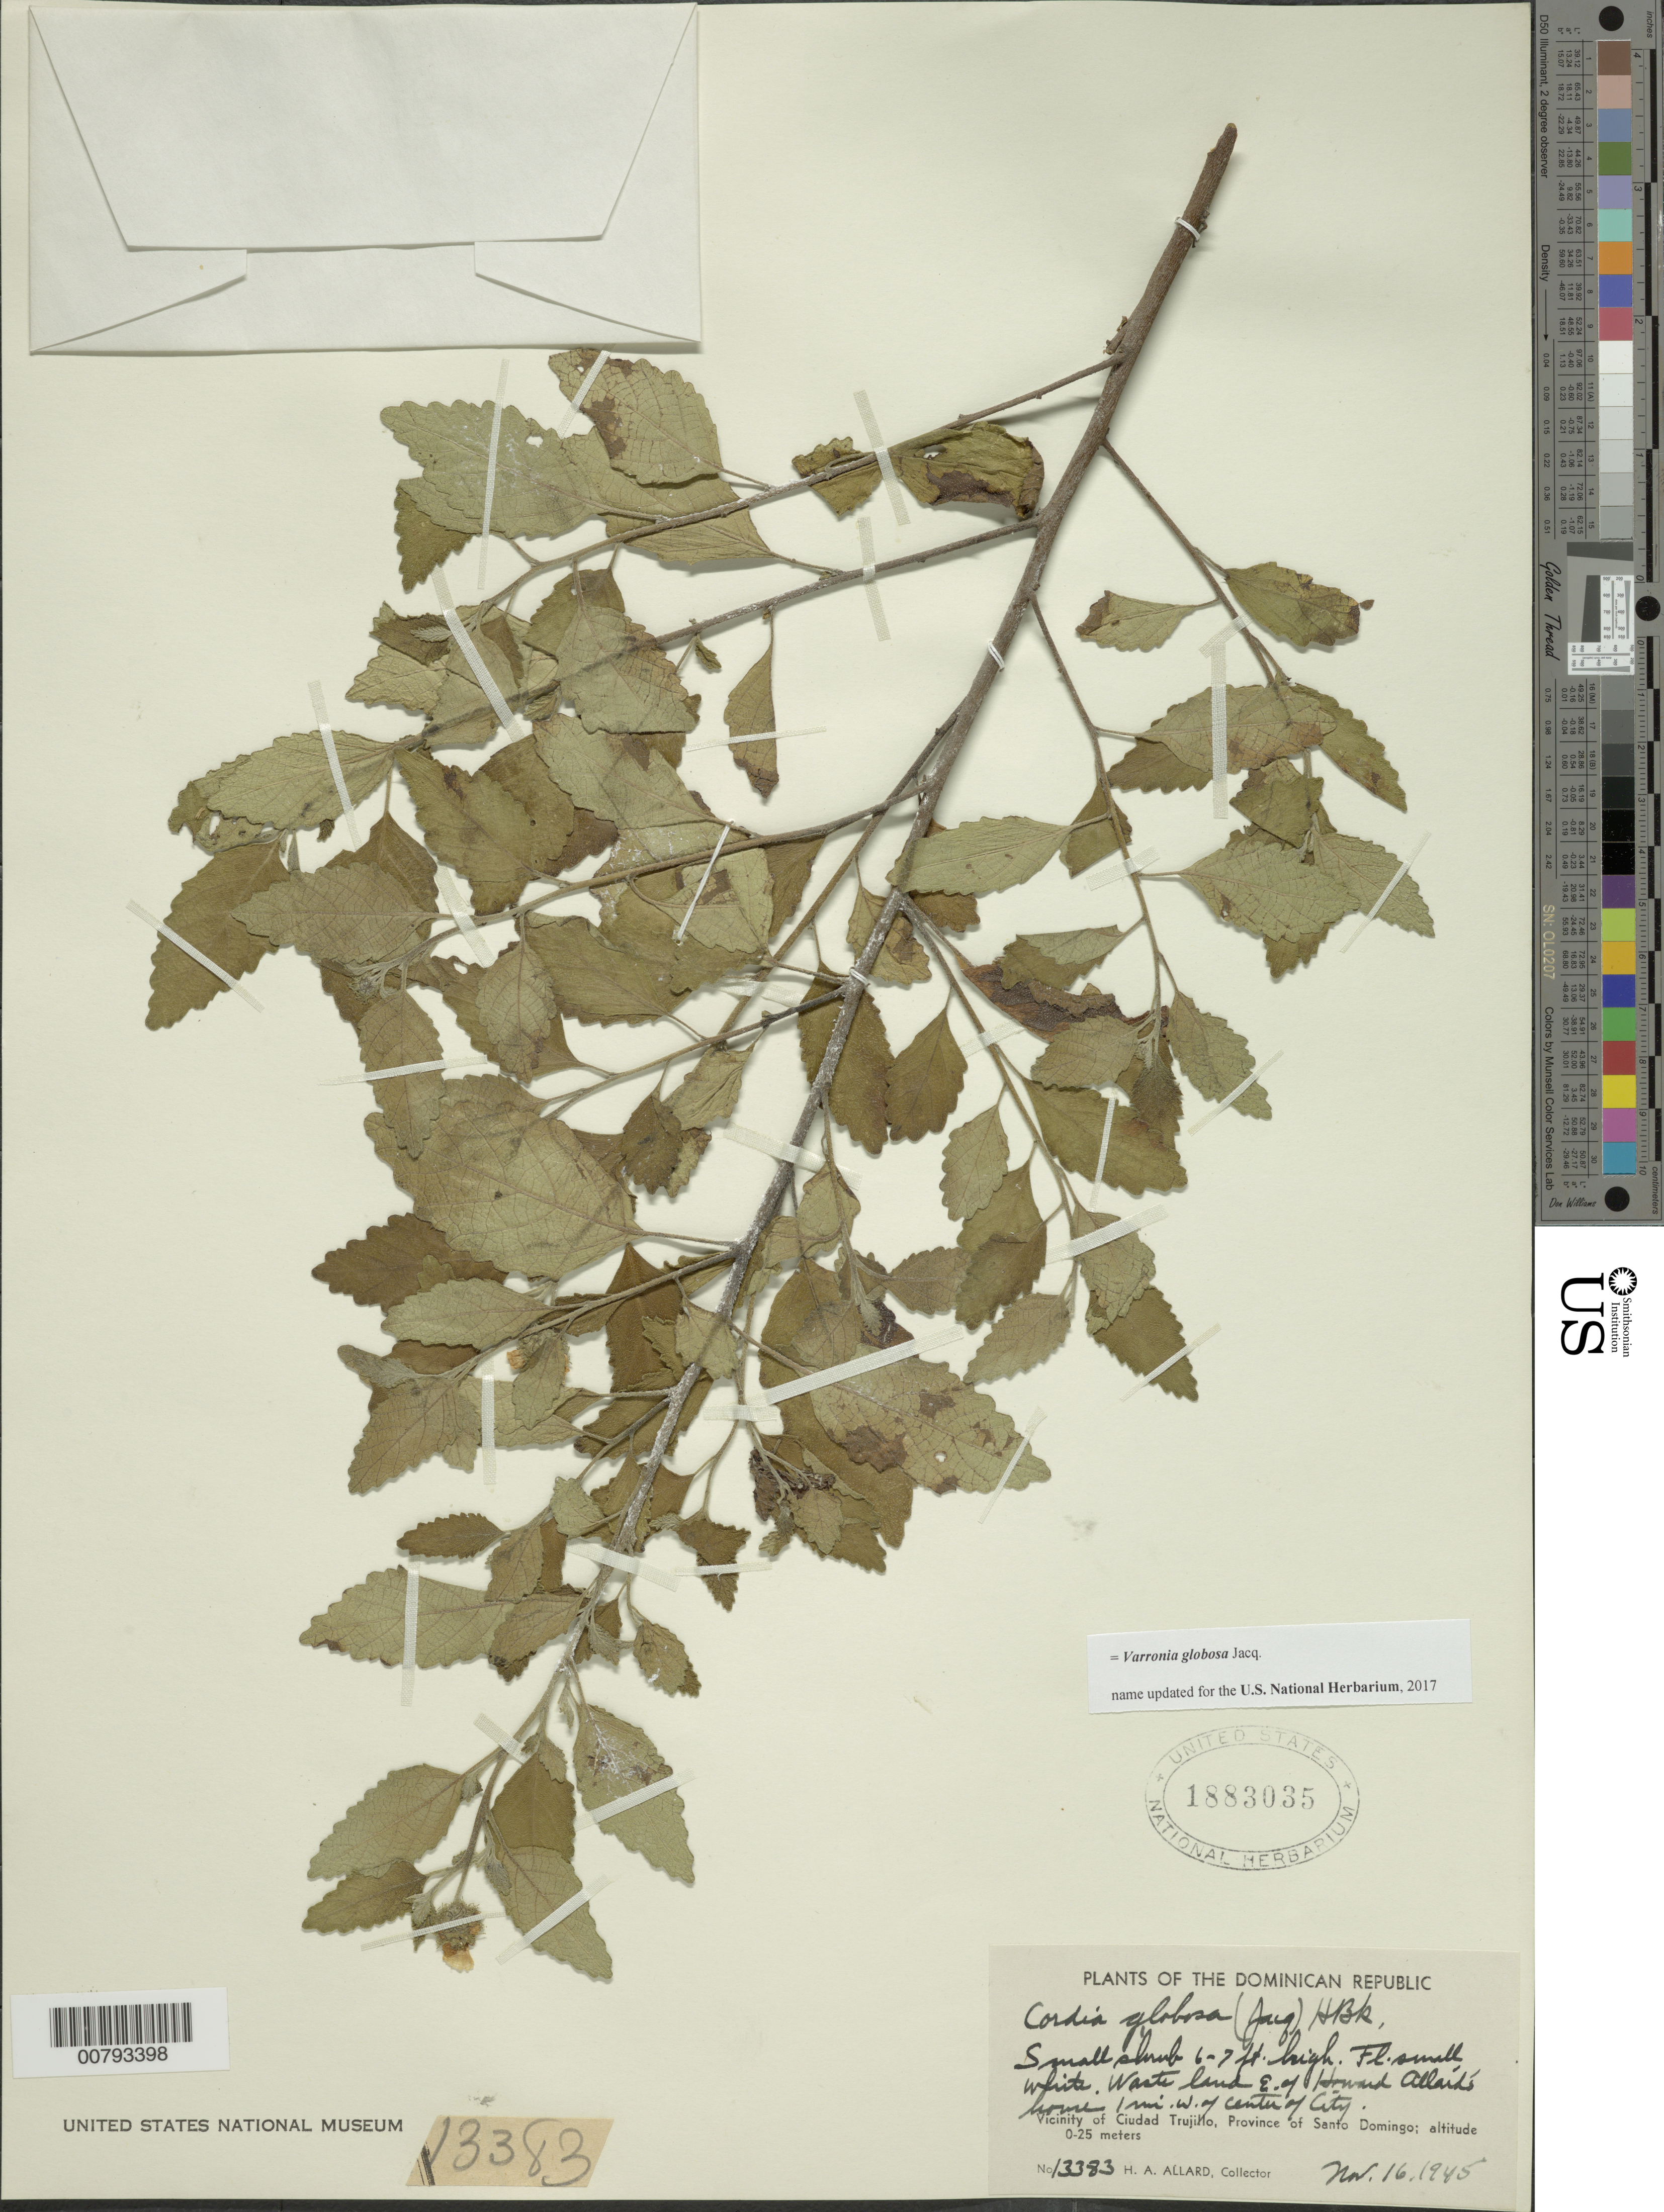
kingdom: Plantae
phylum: Tracheophyta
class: Magnoliopsida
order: Boraginales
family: Cordiaceae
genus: Cordia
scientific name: Cordia globosa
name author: (Jacq.) Kunth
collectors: H. A. Allard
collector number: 13383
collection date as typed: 16 Nov 1945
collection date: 1945-11-16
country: Dominican Republic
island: Hispaniola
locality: Province of Santo Domingo, vicinity of Ciudad Trujillo, east of Howard Allard's home 1 mile W. of center of city.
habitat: Waste land.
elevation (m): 0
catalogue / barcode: US 1883035